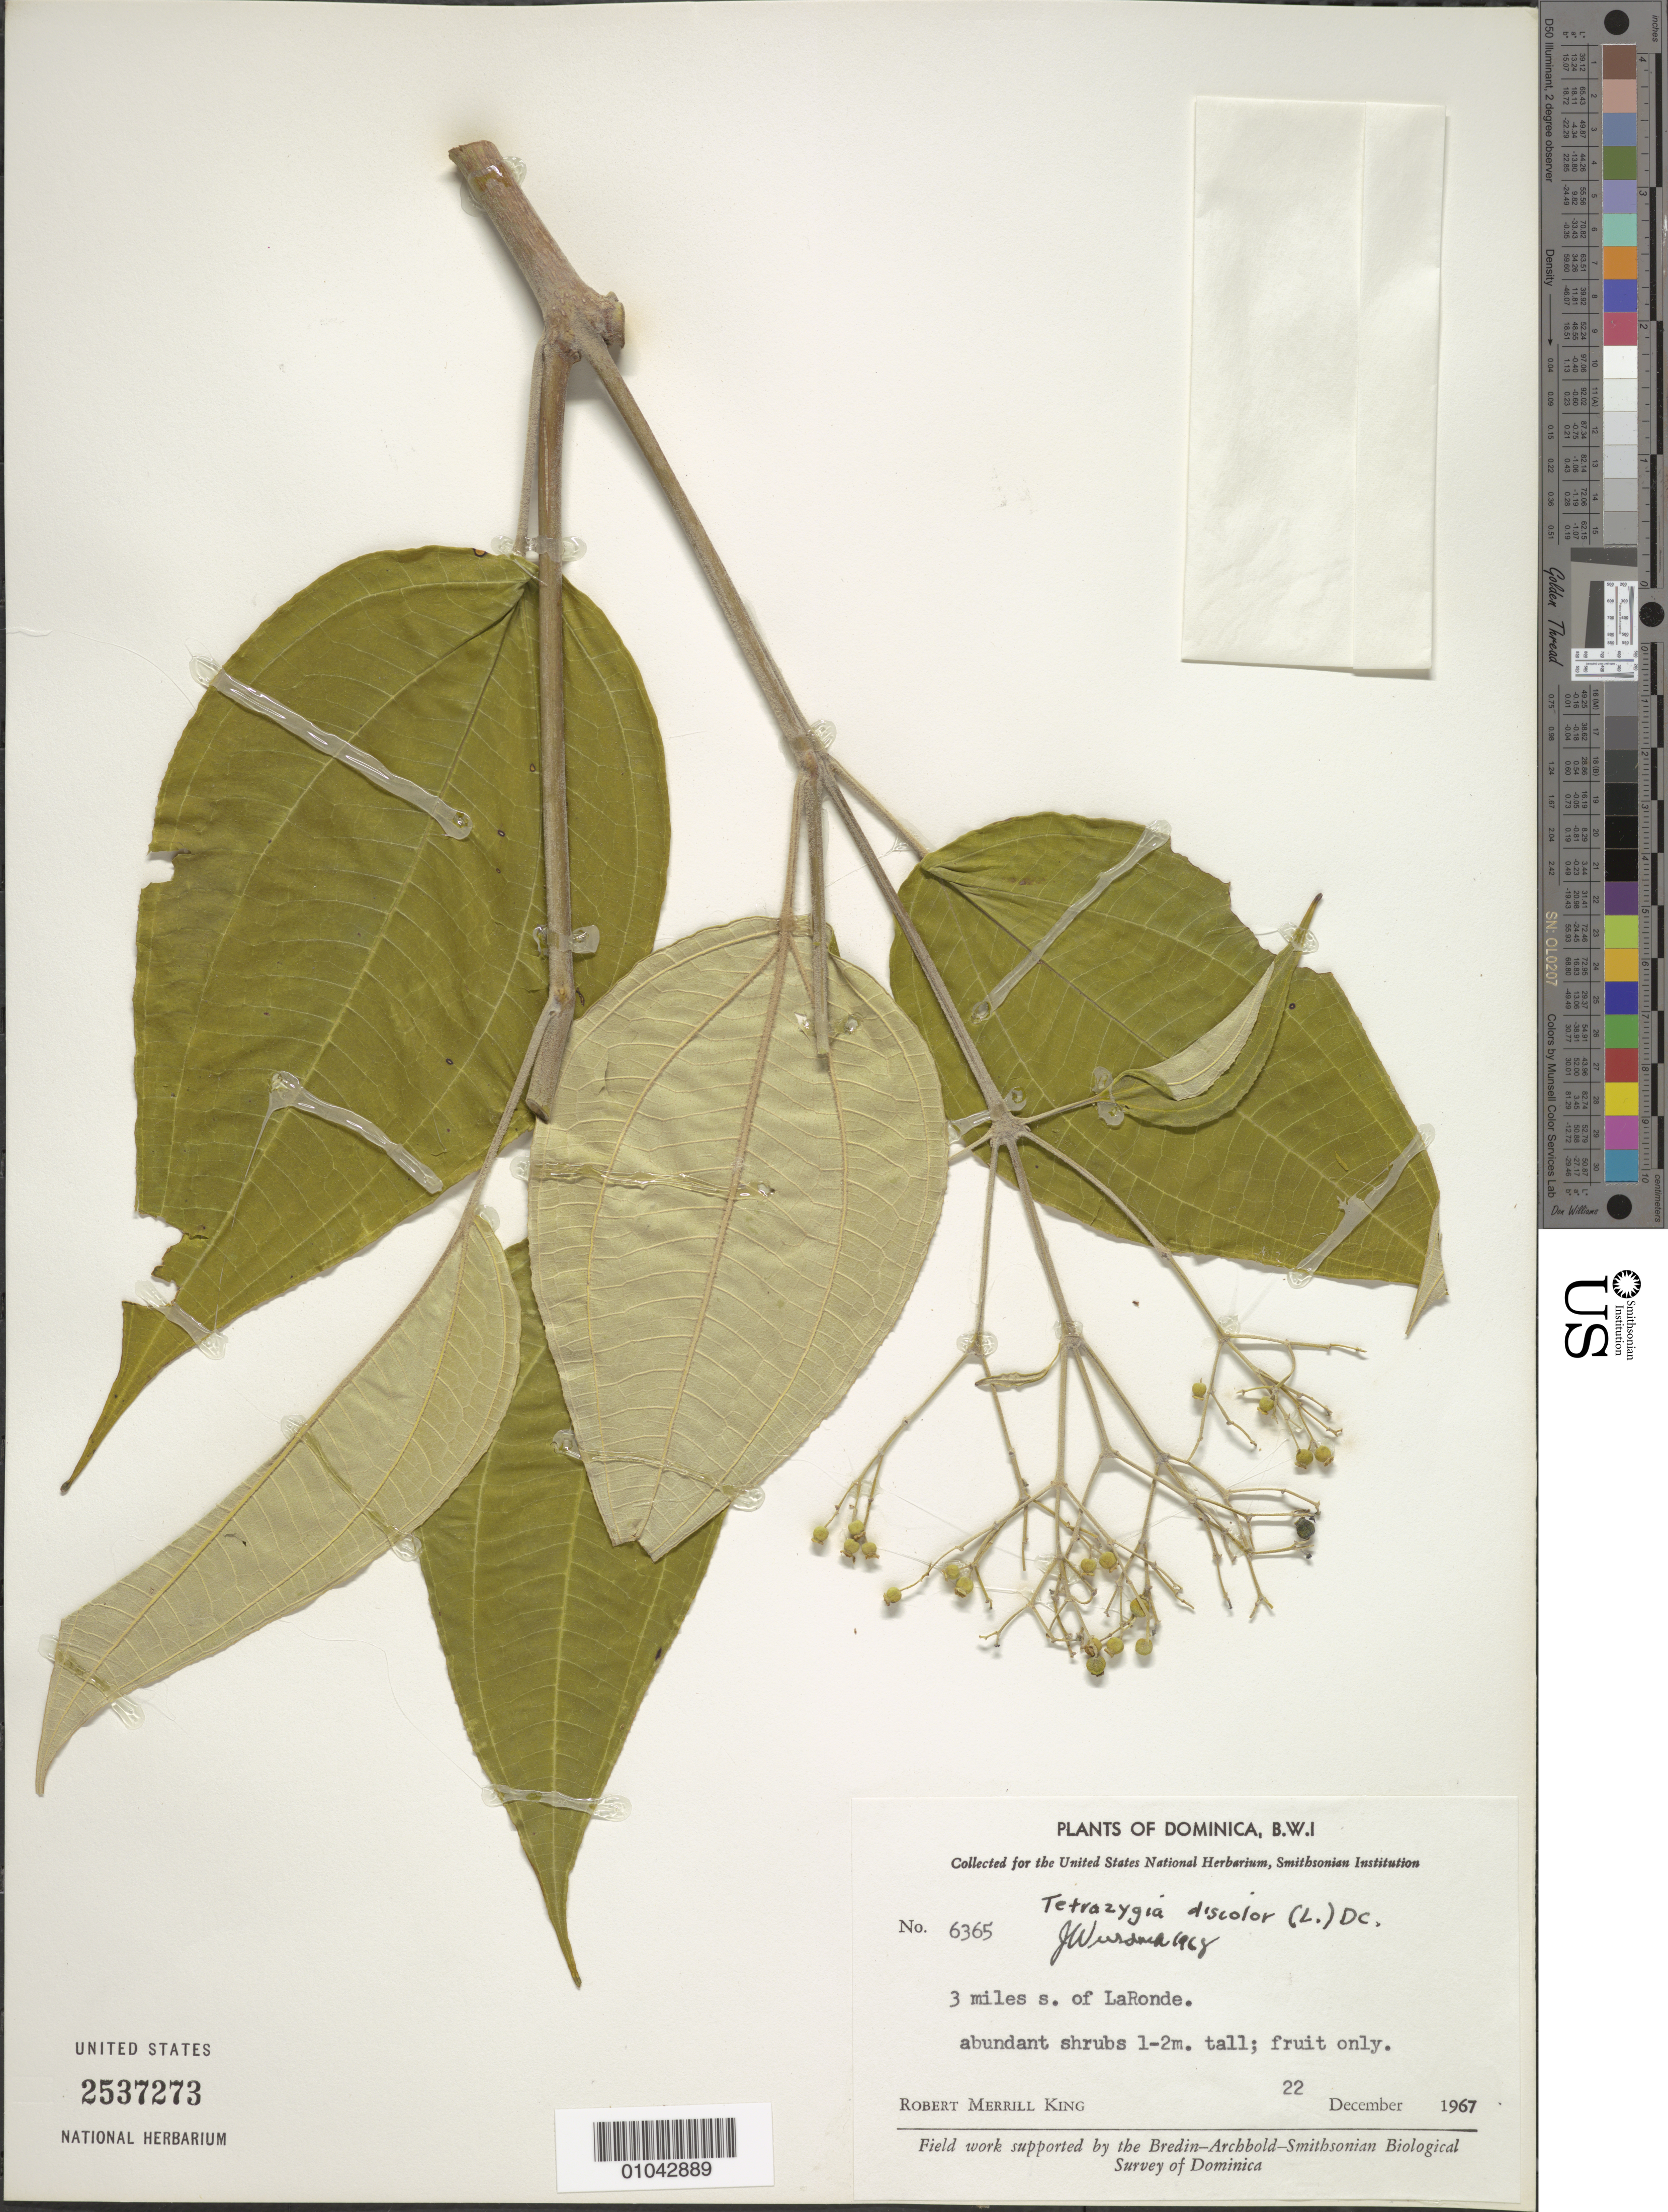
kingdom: Plantae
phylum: Tracheophyta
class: Magnoliopsida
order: Myrtales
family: Melastomataceae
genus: Tetrazygia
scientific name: Tetrazygia discolor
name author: (L.) DC.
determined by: Wurdack, John J., (US), US (UNITED STATES)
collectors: R. M. King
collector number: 6365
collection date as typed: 22 Dec 1967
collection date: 1967-12-22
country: Dominica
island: Dominica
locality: LaRonde, 3 miles S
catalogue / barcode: US 2537273